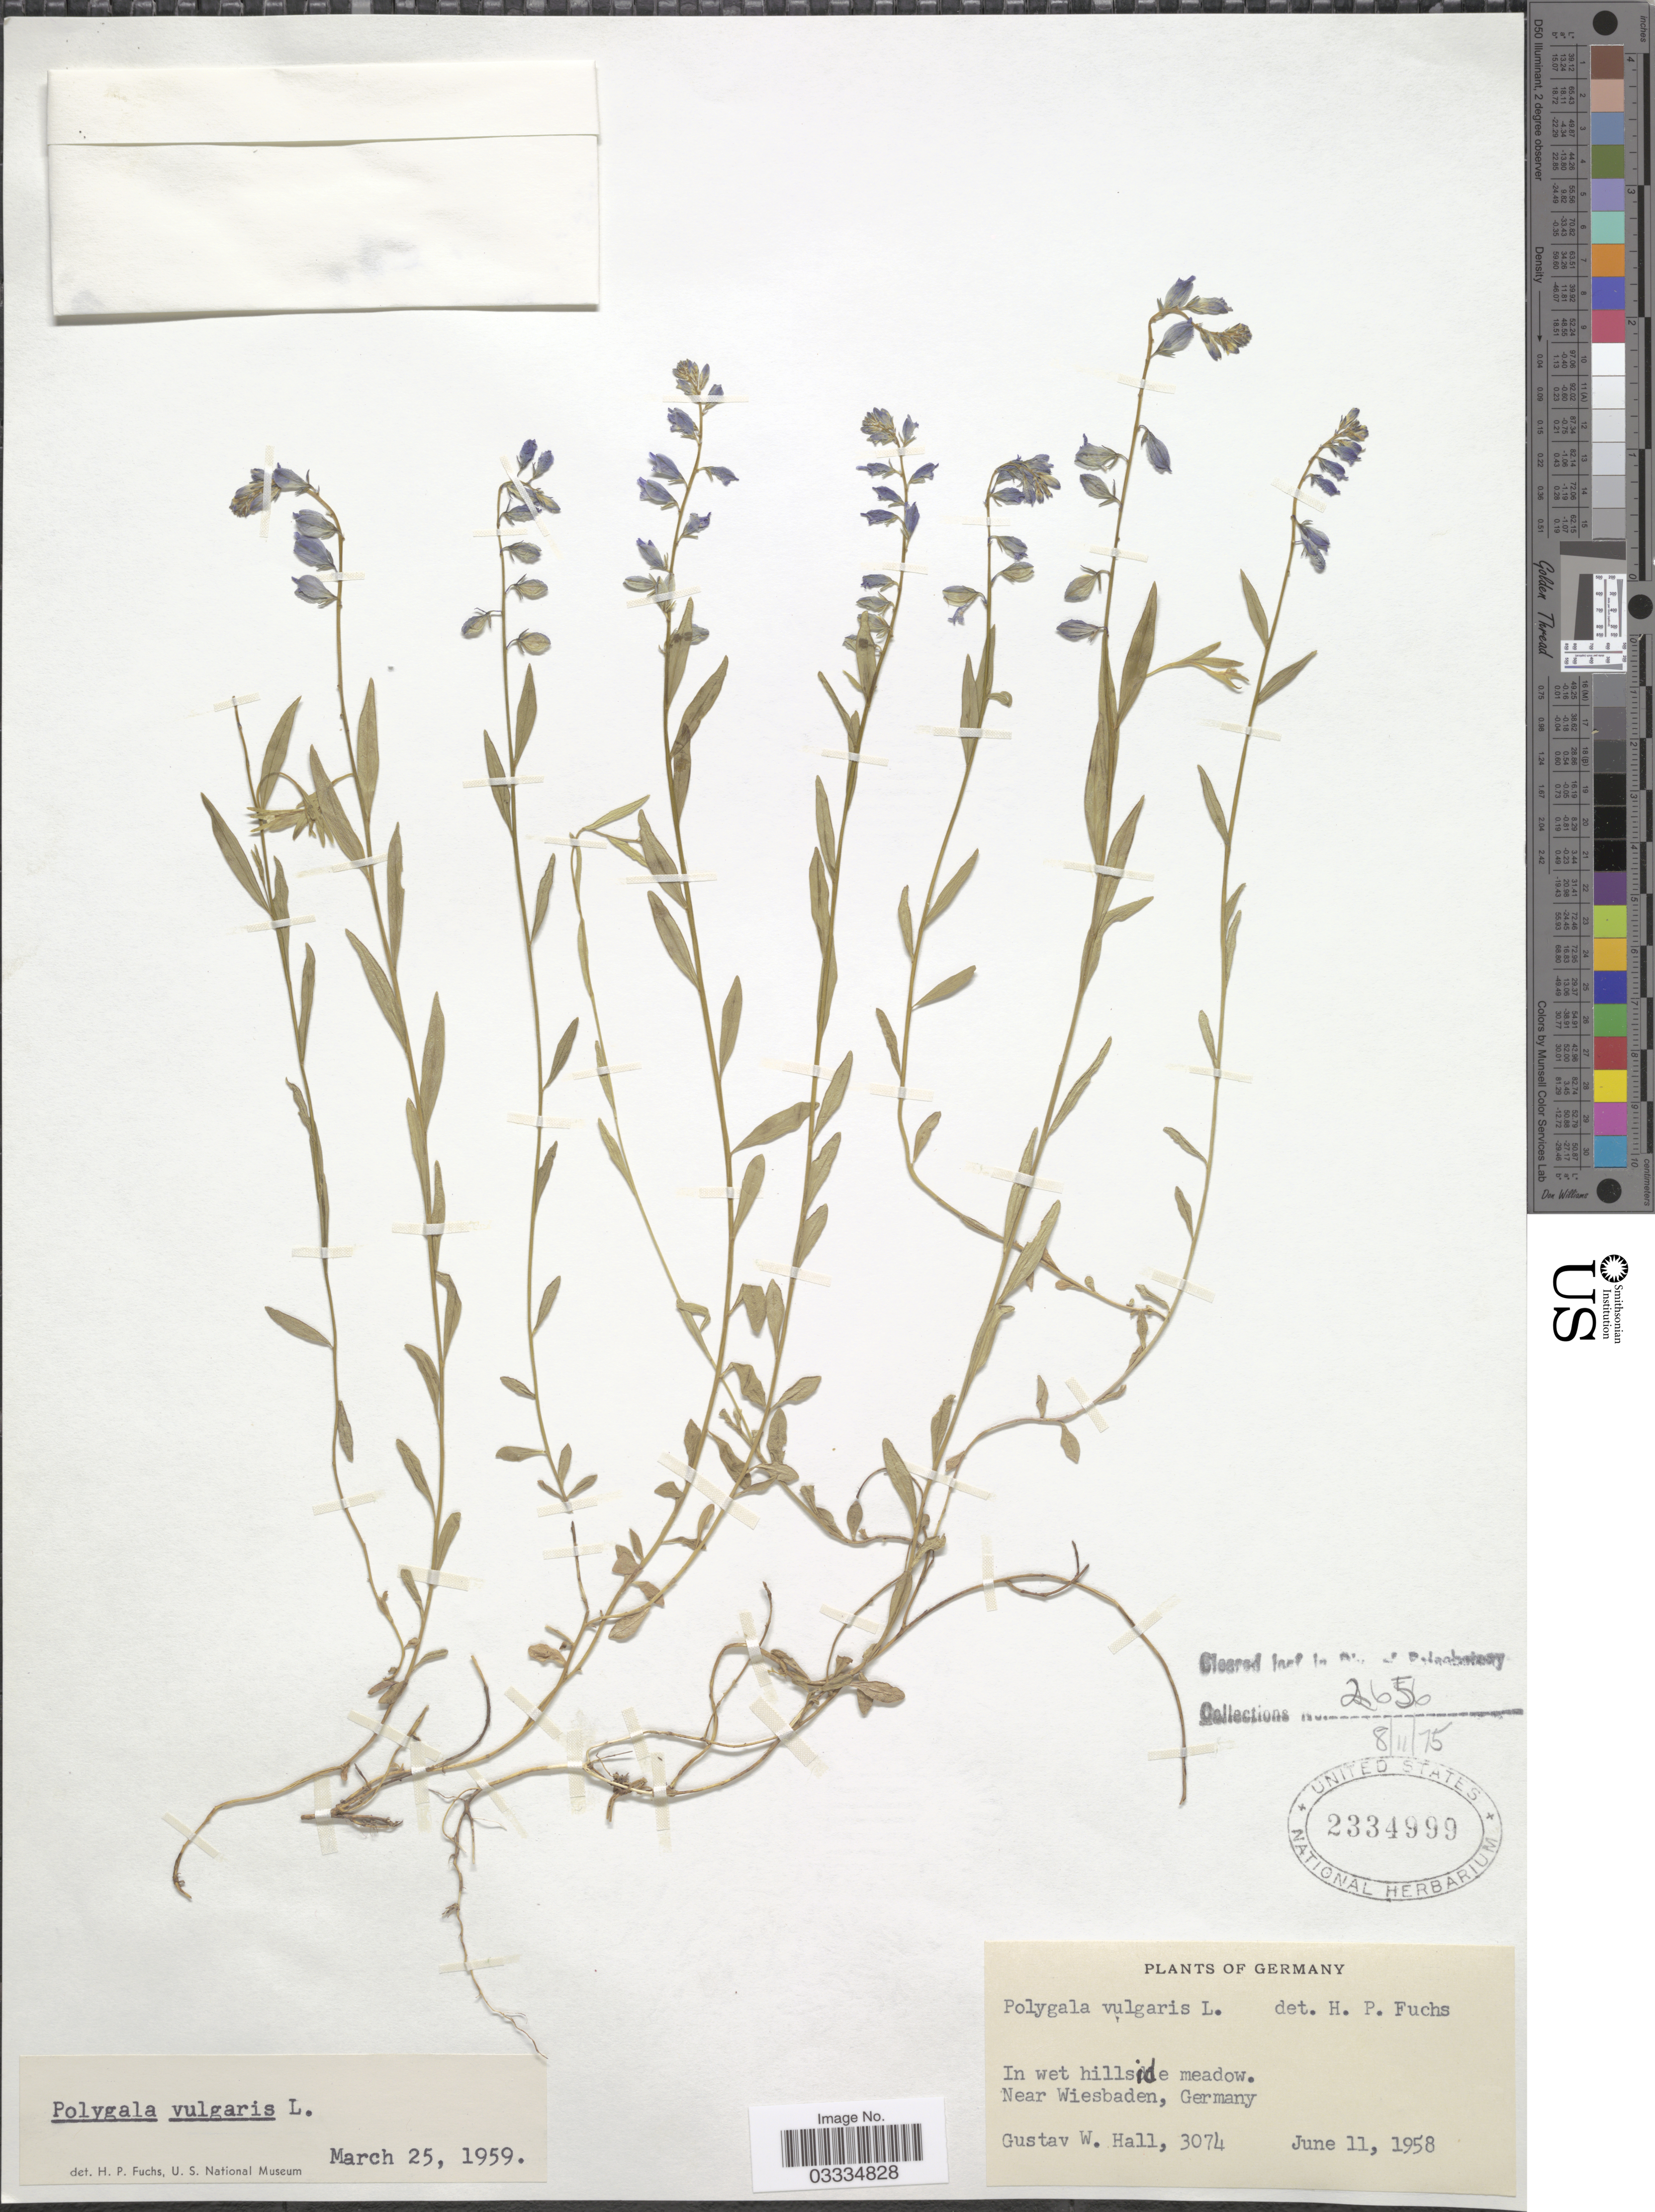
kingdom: Plantae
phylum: Tracheophyta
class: Magnoliopsida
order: Fabales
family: Polygalaceae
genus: Polygala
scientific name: Polygala vulgaris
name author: L.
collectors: G. Hall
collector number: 3074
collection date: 1958-06-11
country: Germany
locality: Near Wiesbaden.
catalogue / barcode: US 2334999